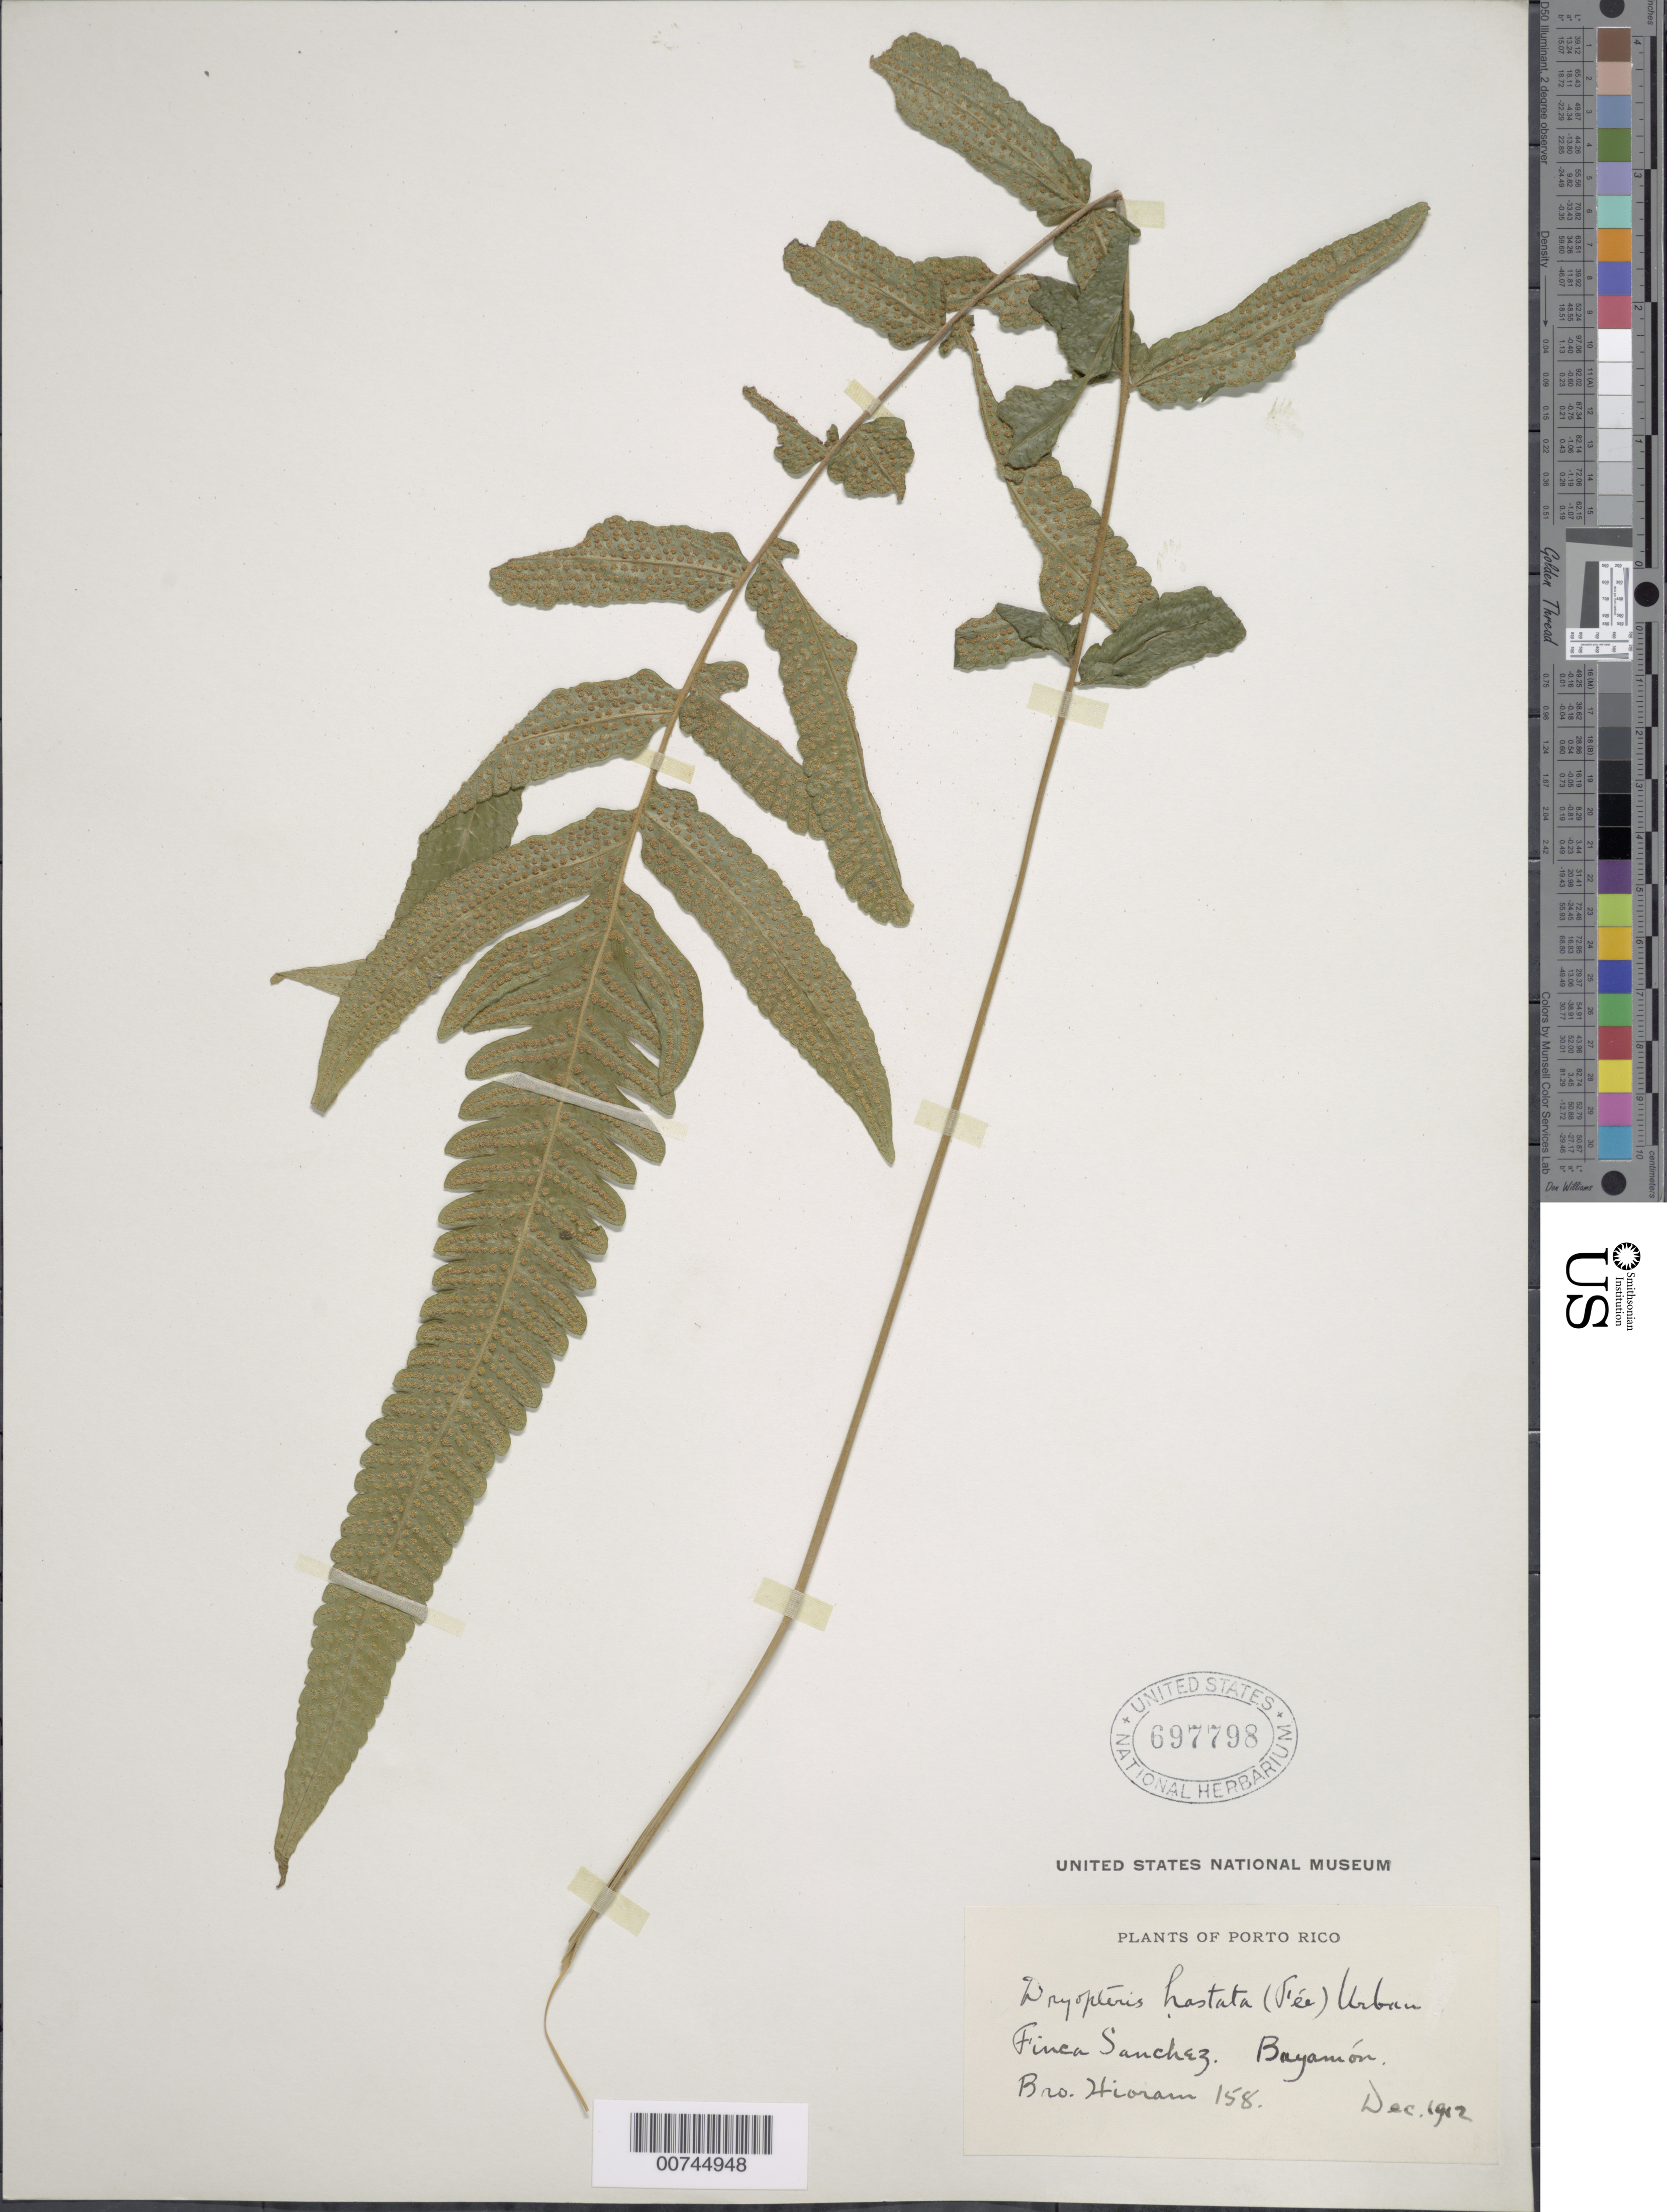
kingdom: Plantae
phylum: Tracheophyta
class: Polypodiopsida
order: Polypodiales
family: Thelypteridaceae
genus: Goniopteris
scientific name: Goniopteris hastata (Fée) comb. nov., ined 2015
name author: (Fée)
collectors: Bro. Hioram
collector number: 158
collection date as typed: Dec 1912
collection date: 1912-12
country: Puerto Rico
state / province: Bayamón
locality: Finca Sanchez, Bayamón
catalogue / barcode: US 697798